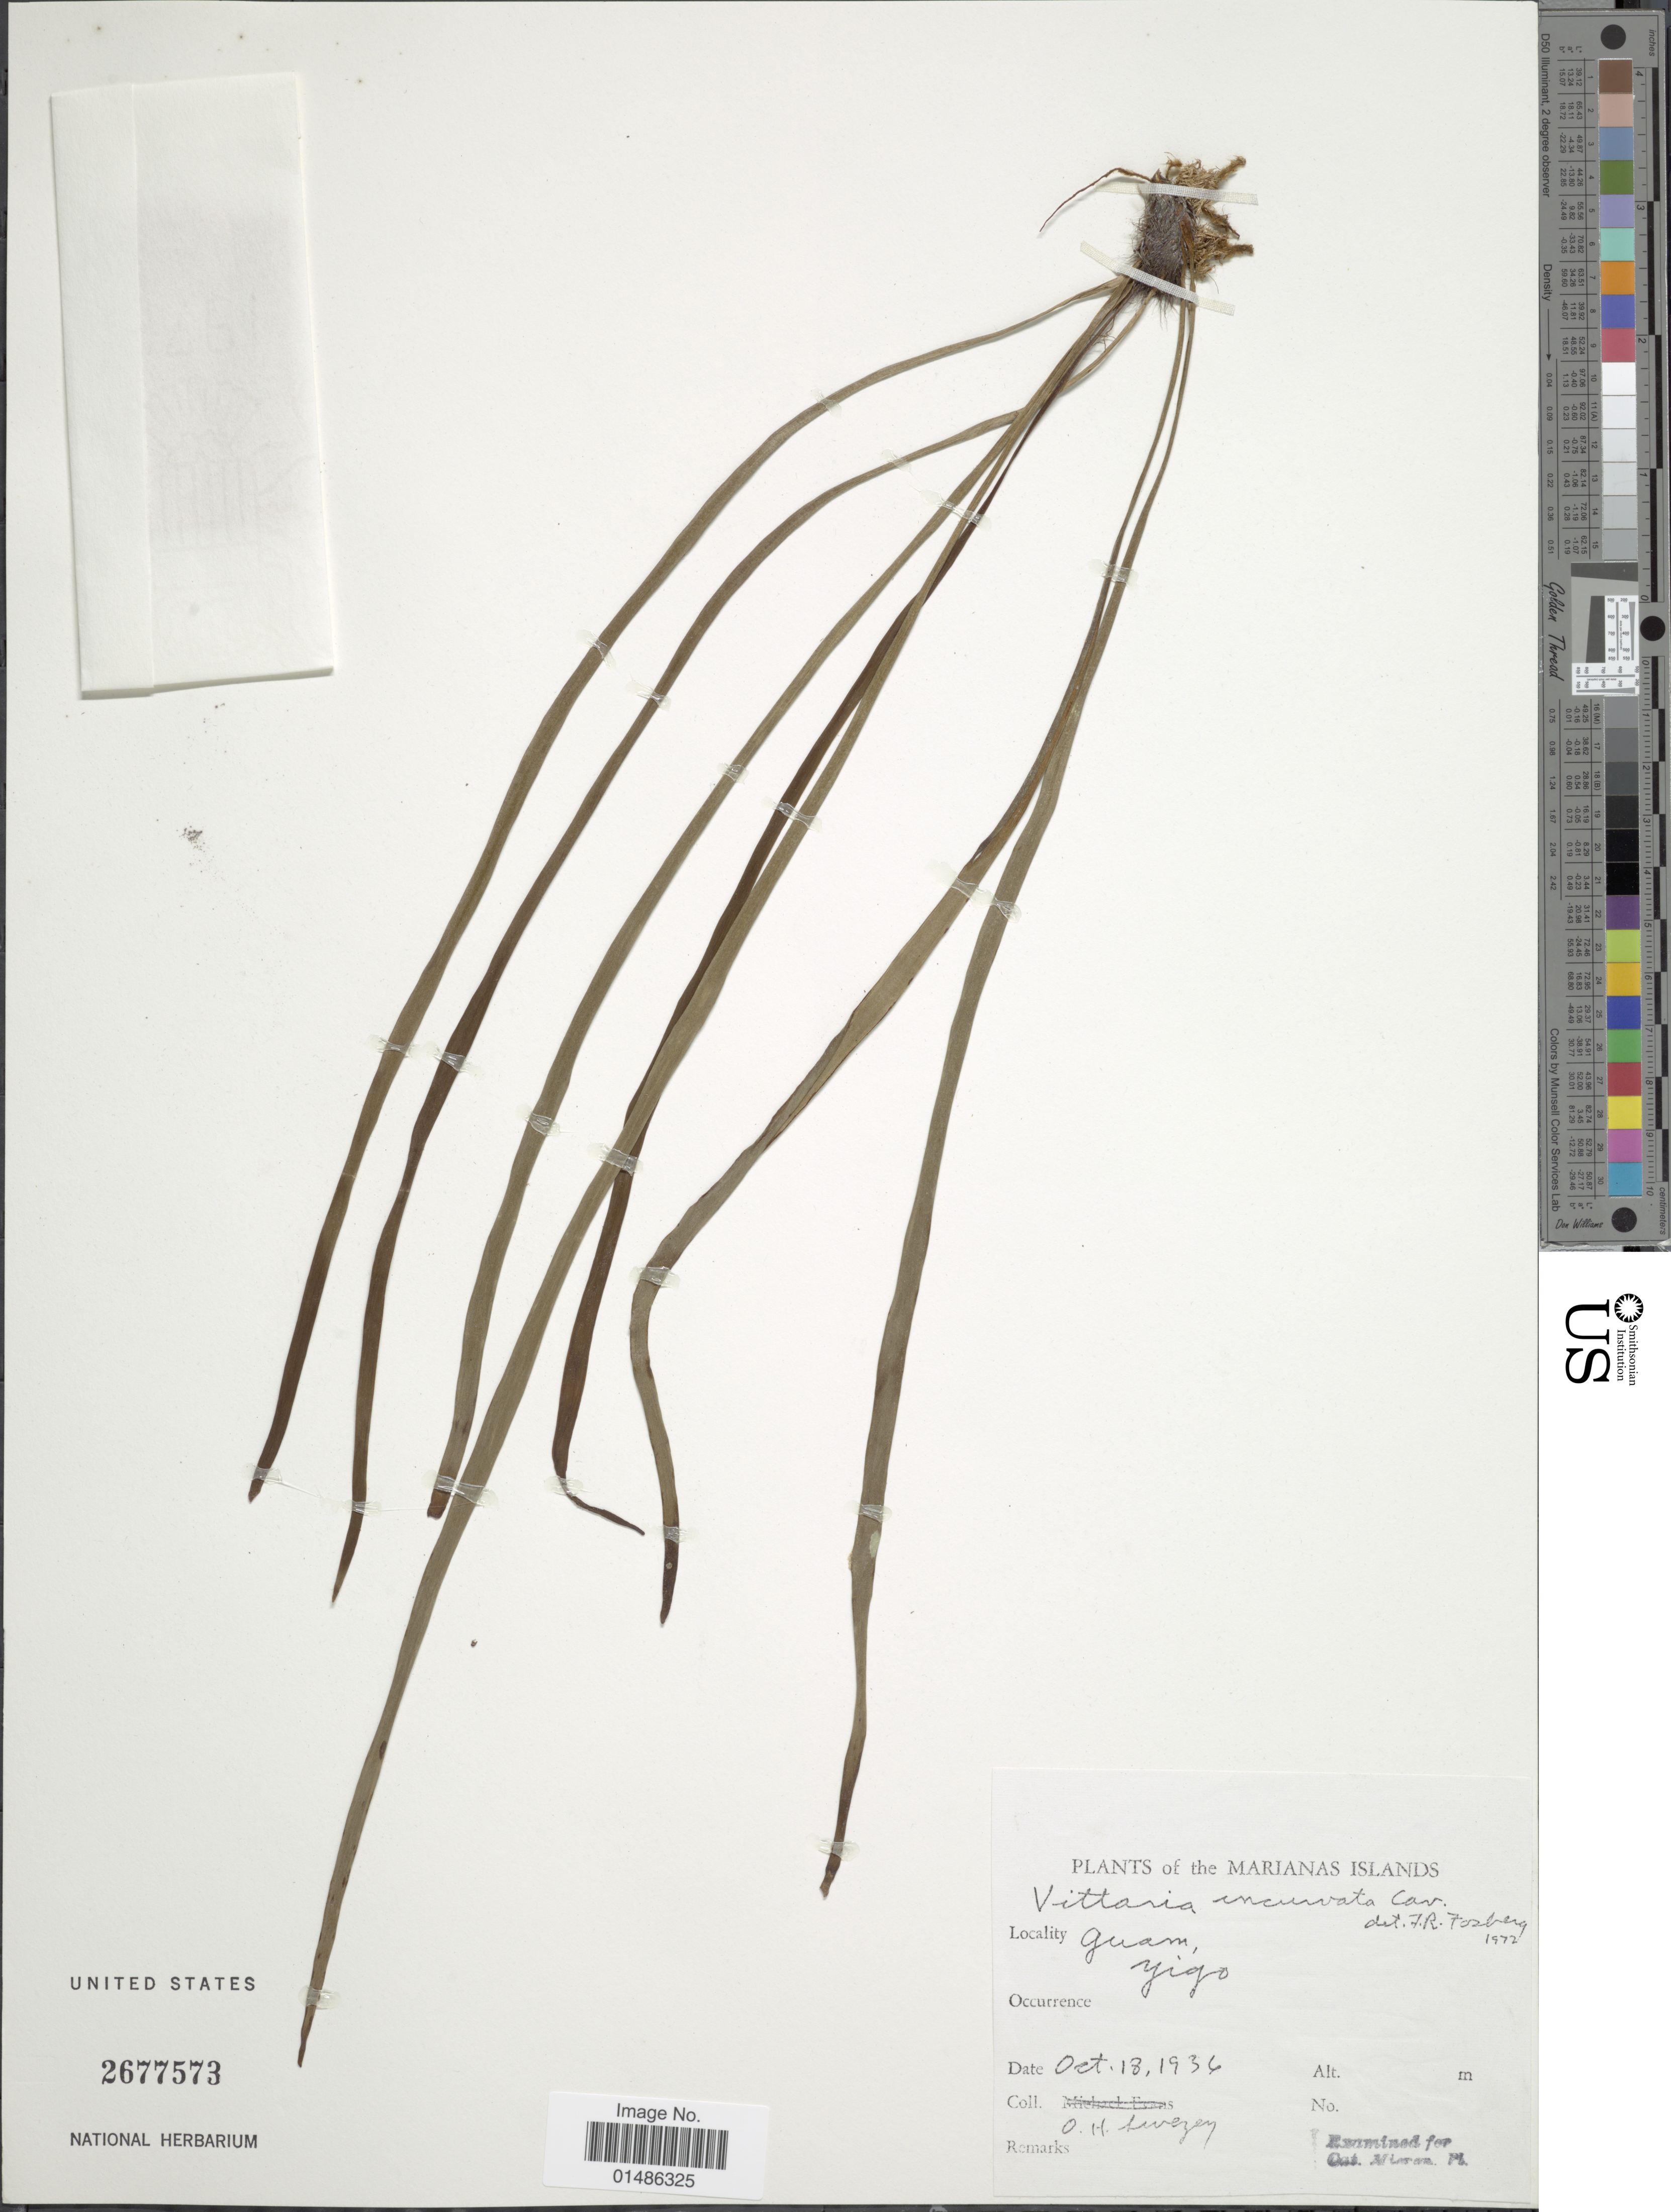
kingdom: Plantae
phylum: Tracheophyta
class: Polypodiopsida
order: Polypodiales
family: Pteridaceae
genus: Haplopteris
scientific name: Haplopteris ensiformis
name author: (Sw.) E.H. Crane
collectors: O. H. Swezey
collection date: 1936-10-18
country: Guam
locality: Marianas Islands. Yigo.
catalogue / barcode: US 2677573